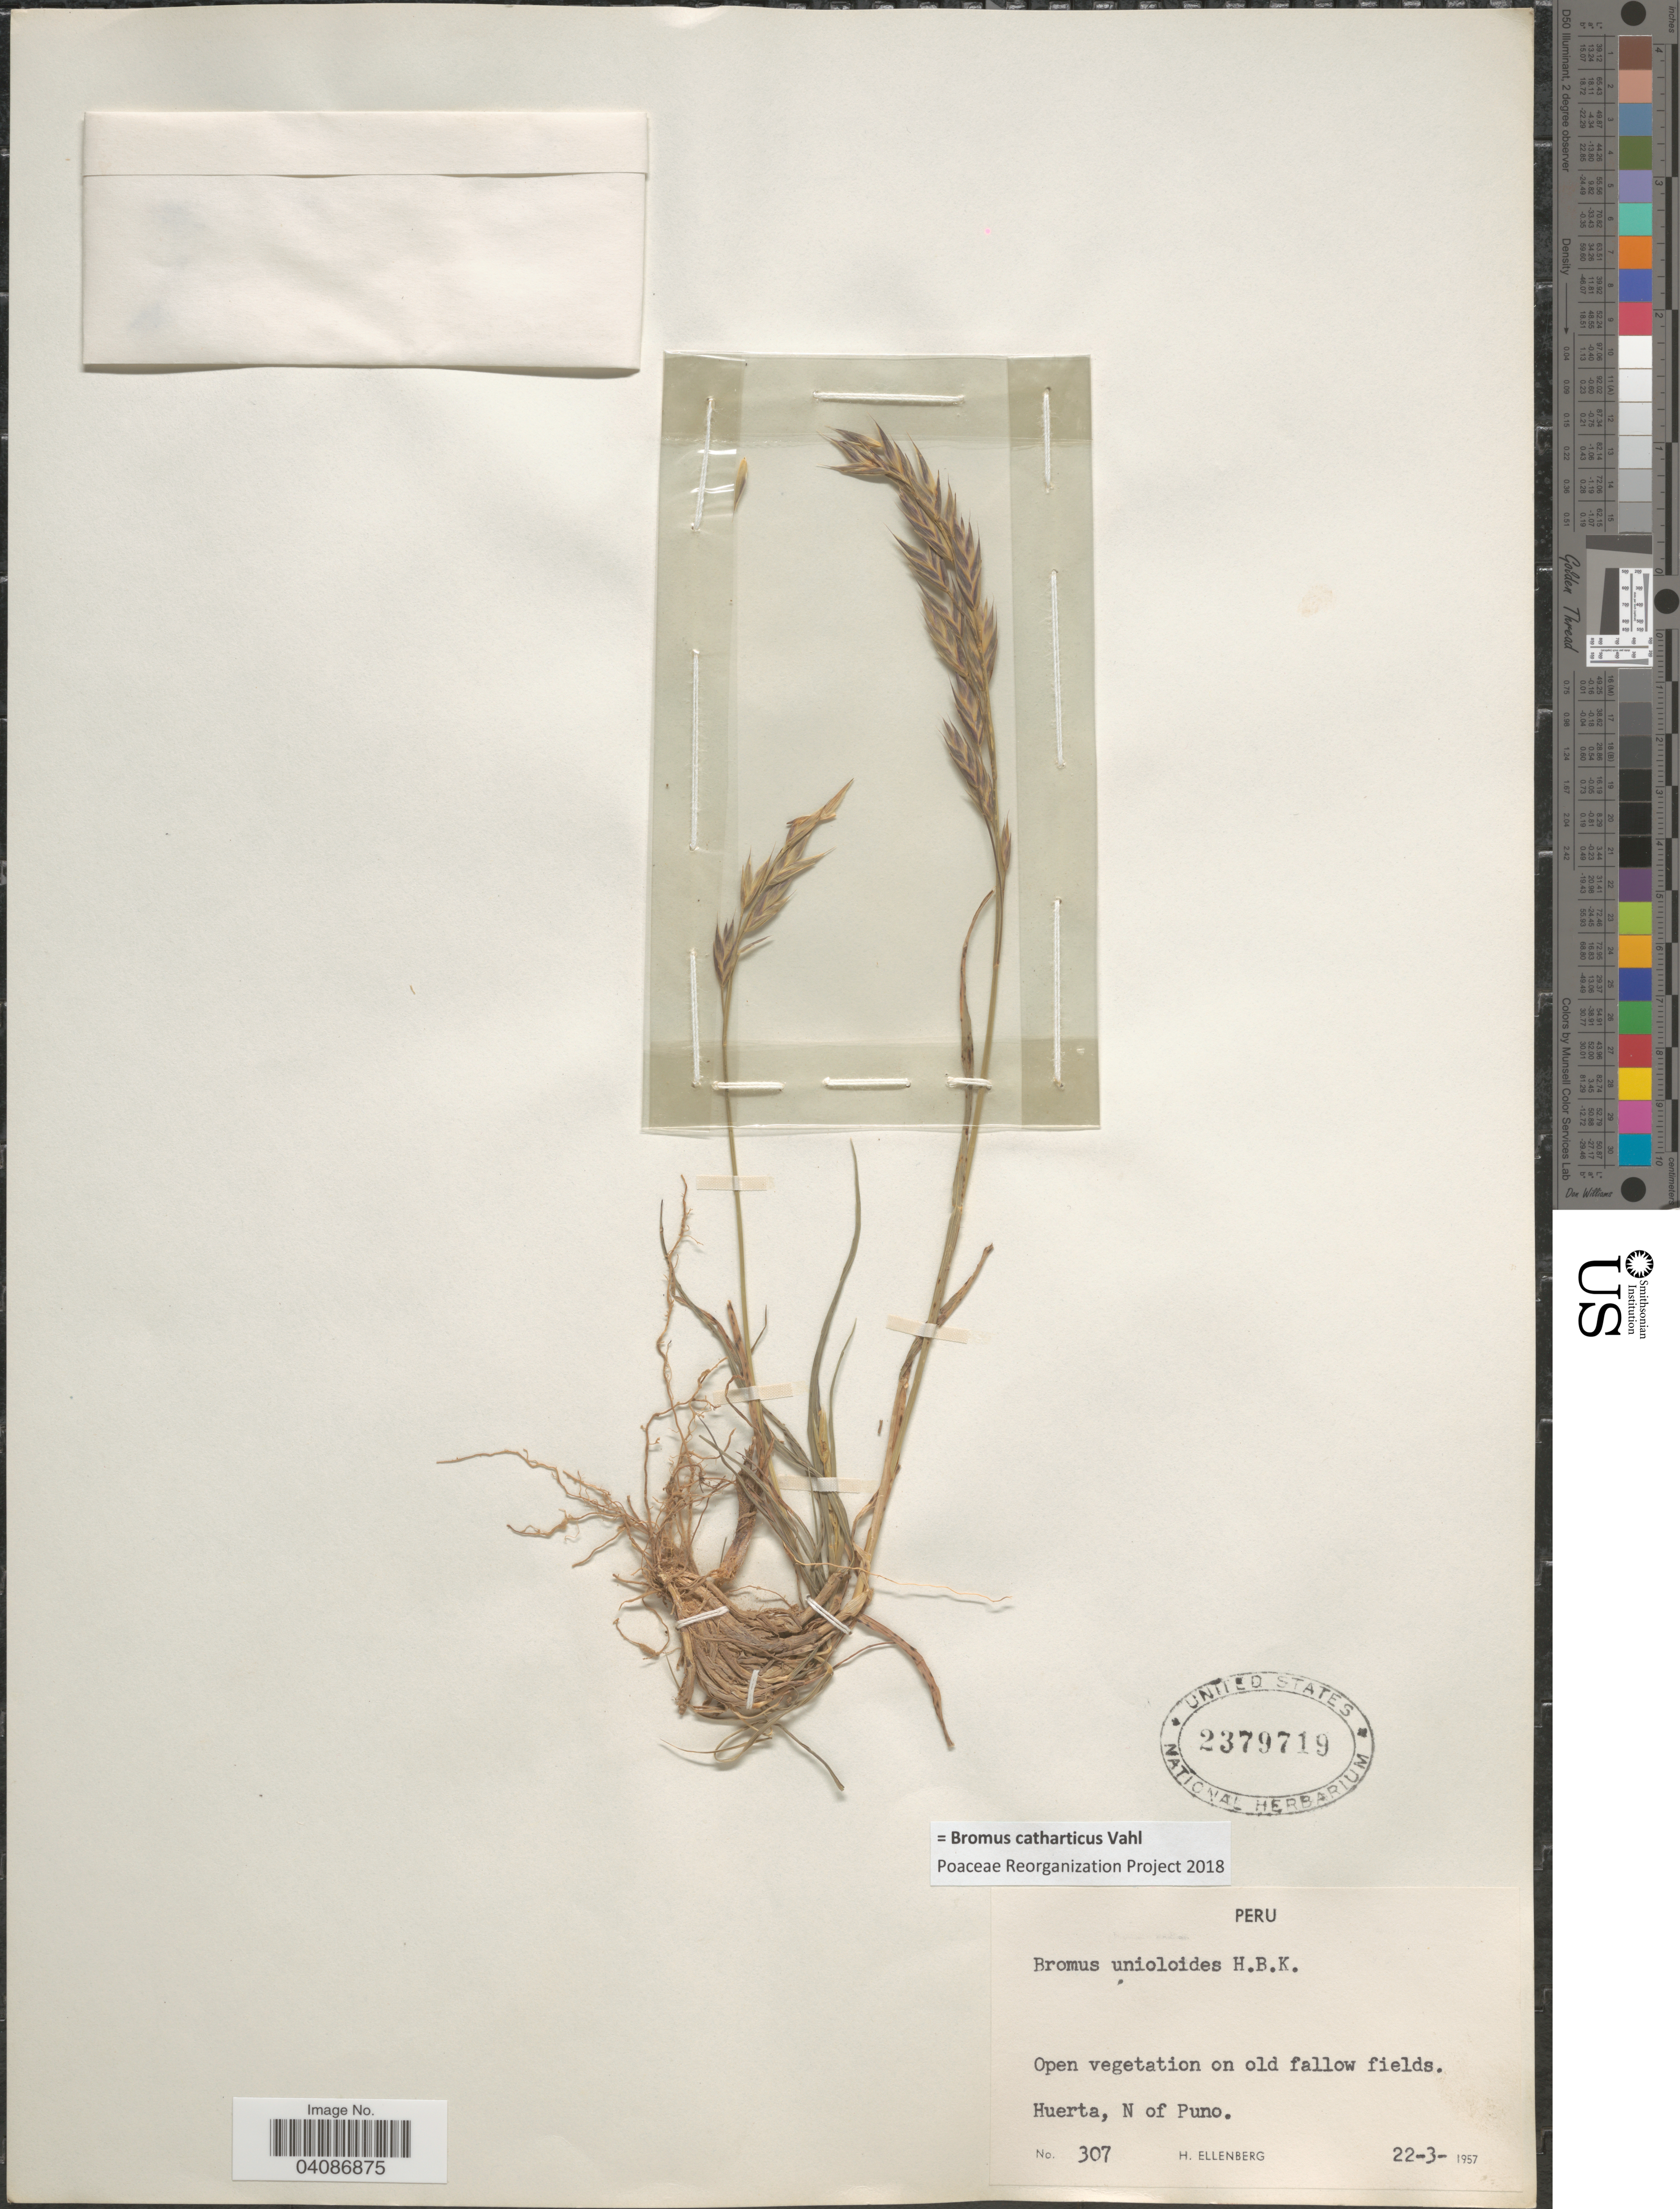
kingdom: Plantae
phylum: Tracheophyta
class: Liliopsida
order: Poales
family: Poaceae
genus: Bromus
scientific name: Bromus catharticus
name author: Vahl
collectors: H. Ellenberg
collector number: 307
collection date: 1957-03-22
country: Peru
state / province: Puno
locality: Huerta, N of Puno.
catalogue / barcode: US 2379719